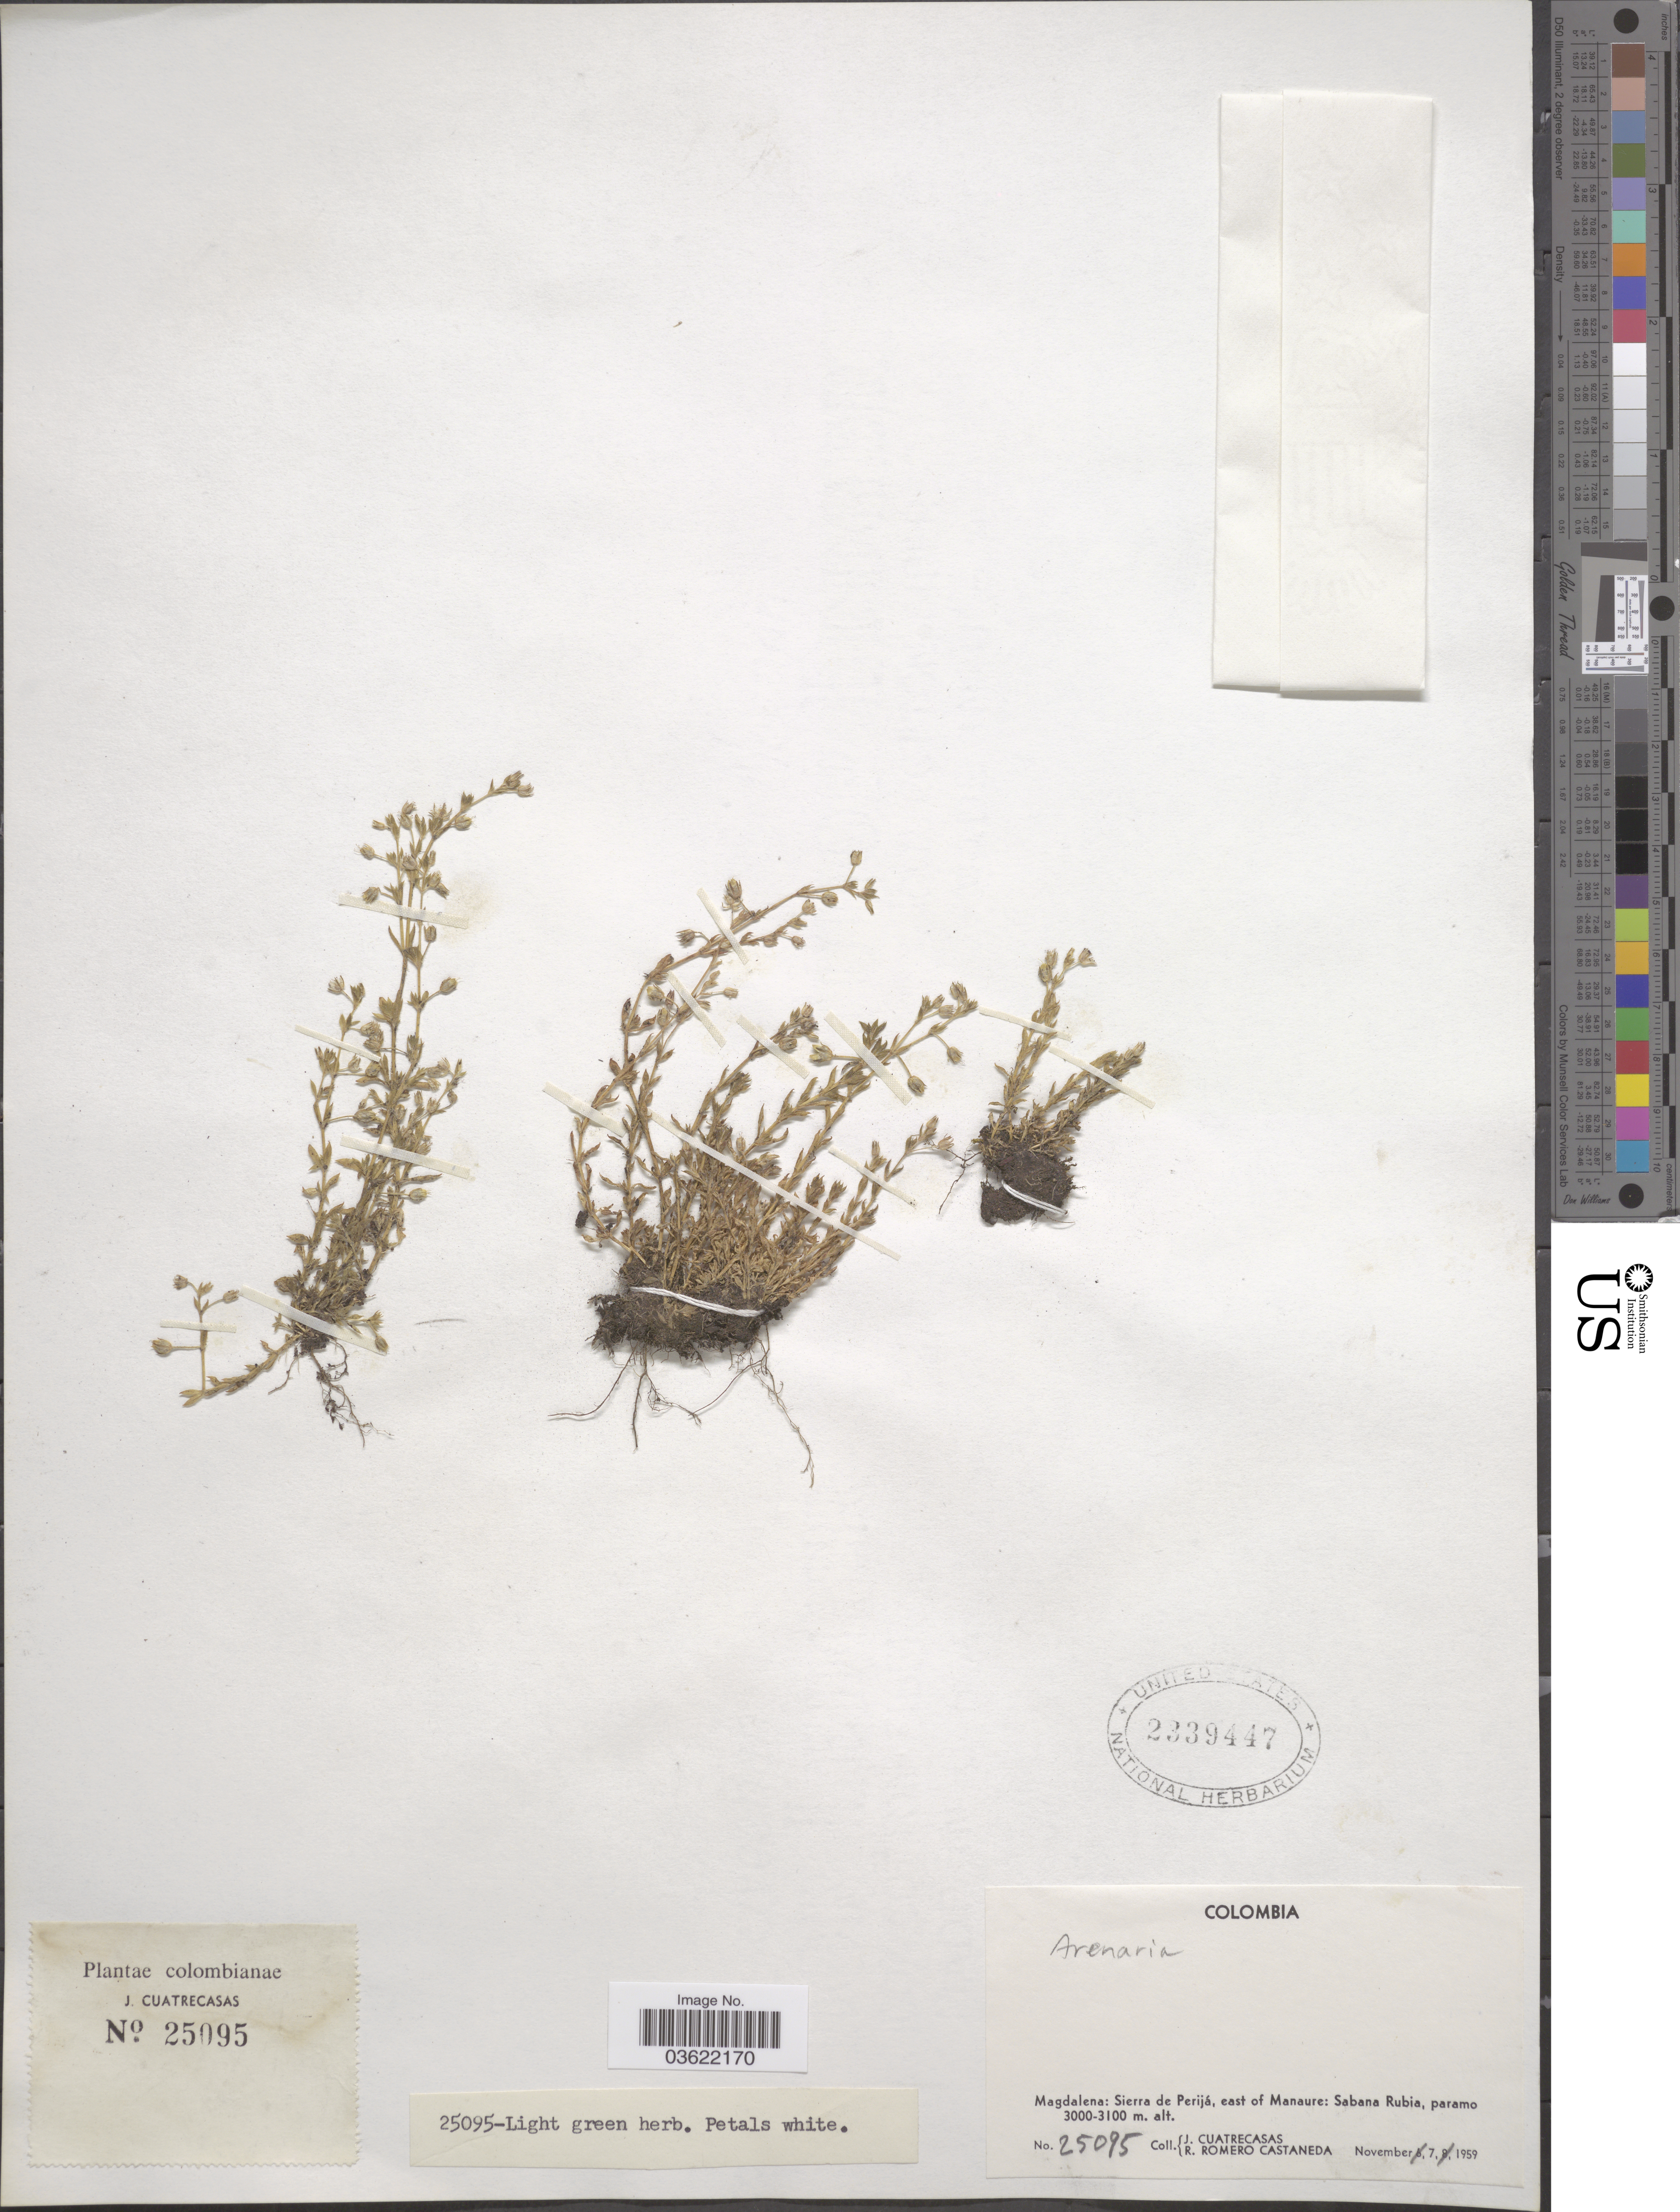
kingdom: Plantae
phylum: Tracheophyta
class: Magnoliopsida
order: Caryophyllales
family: Caryophyllaceae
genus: Arenaria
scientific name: Arenaria sp.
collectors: J. Cuatrecasas & R. Romero Castañeda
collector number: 25095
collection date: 1959-11-07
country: Colombia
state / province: Magdalena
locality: Sierra de Perijá, east of Manaure: Sabana Rubia, paramo.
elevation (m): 3000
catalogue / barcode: US 2339447